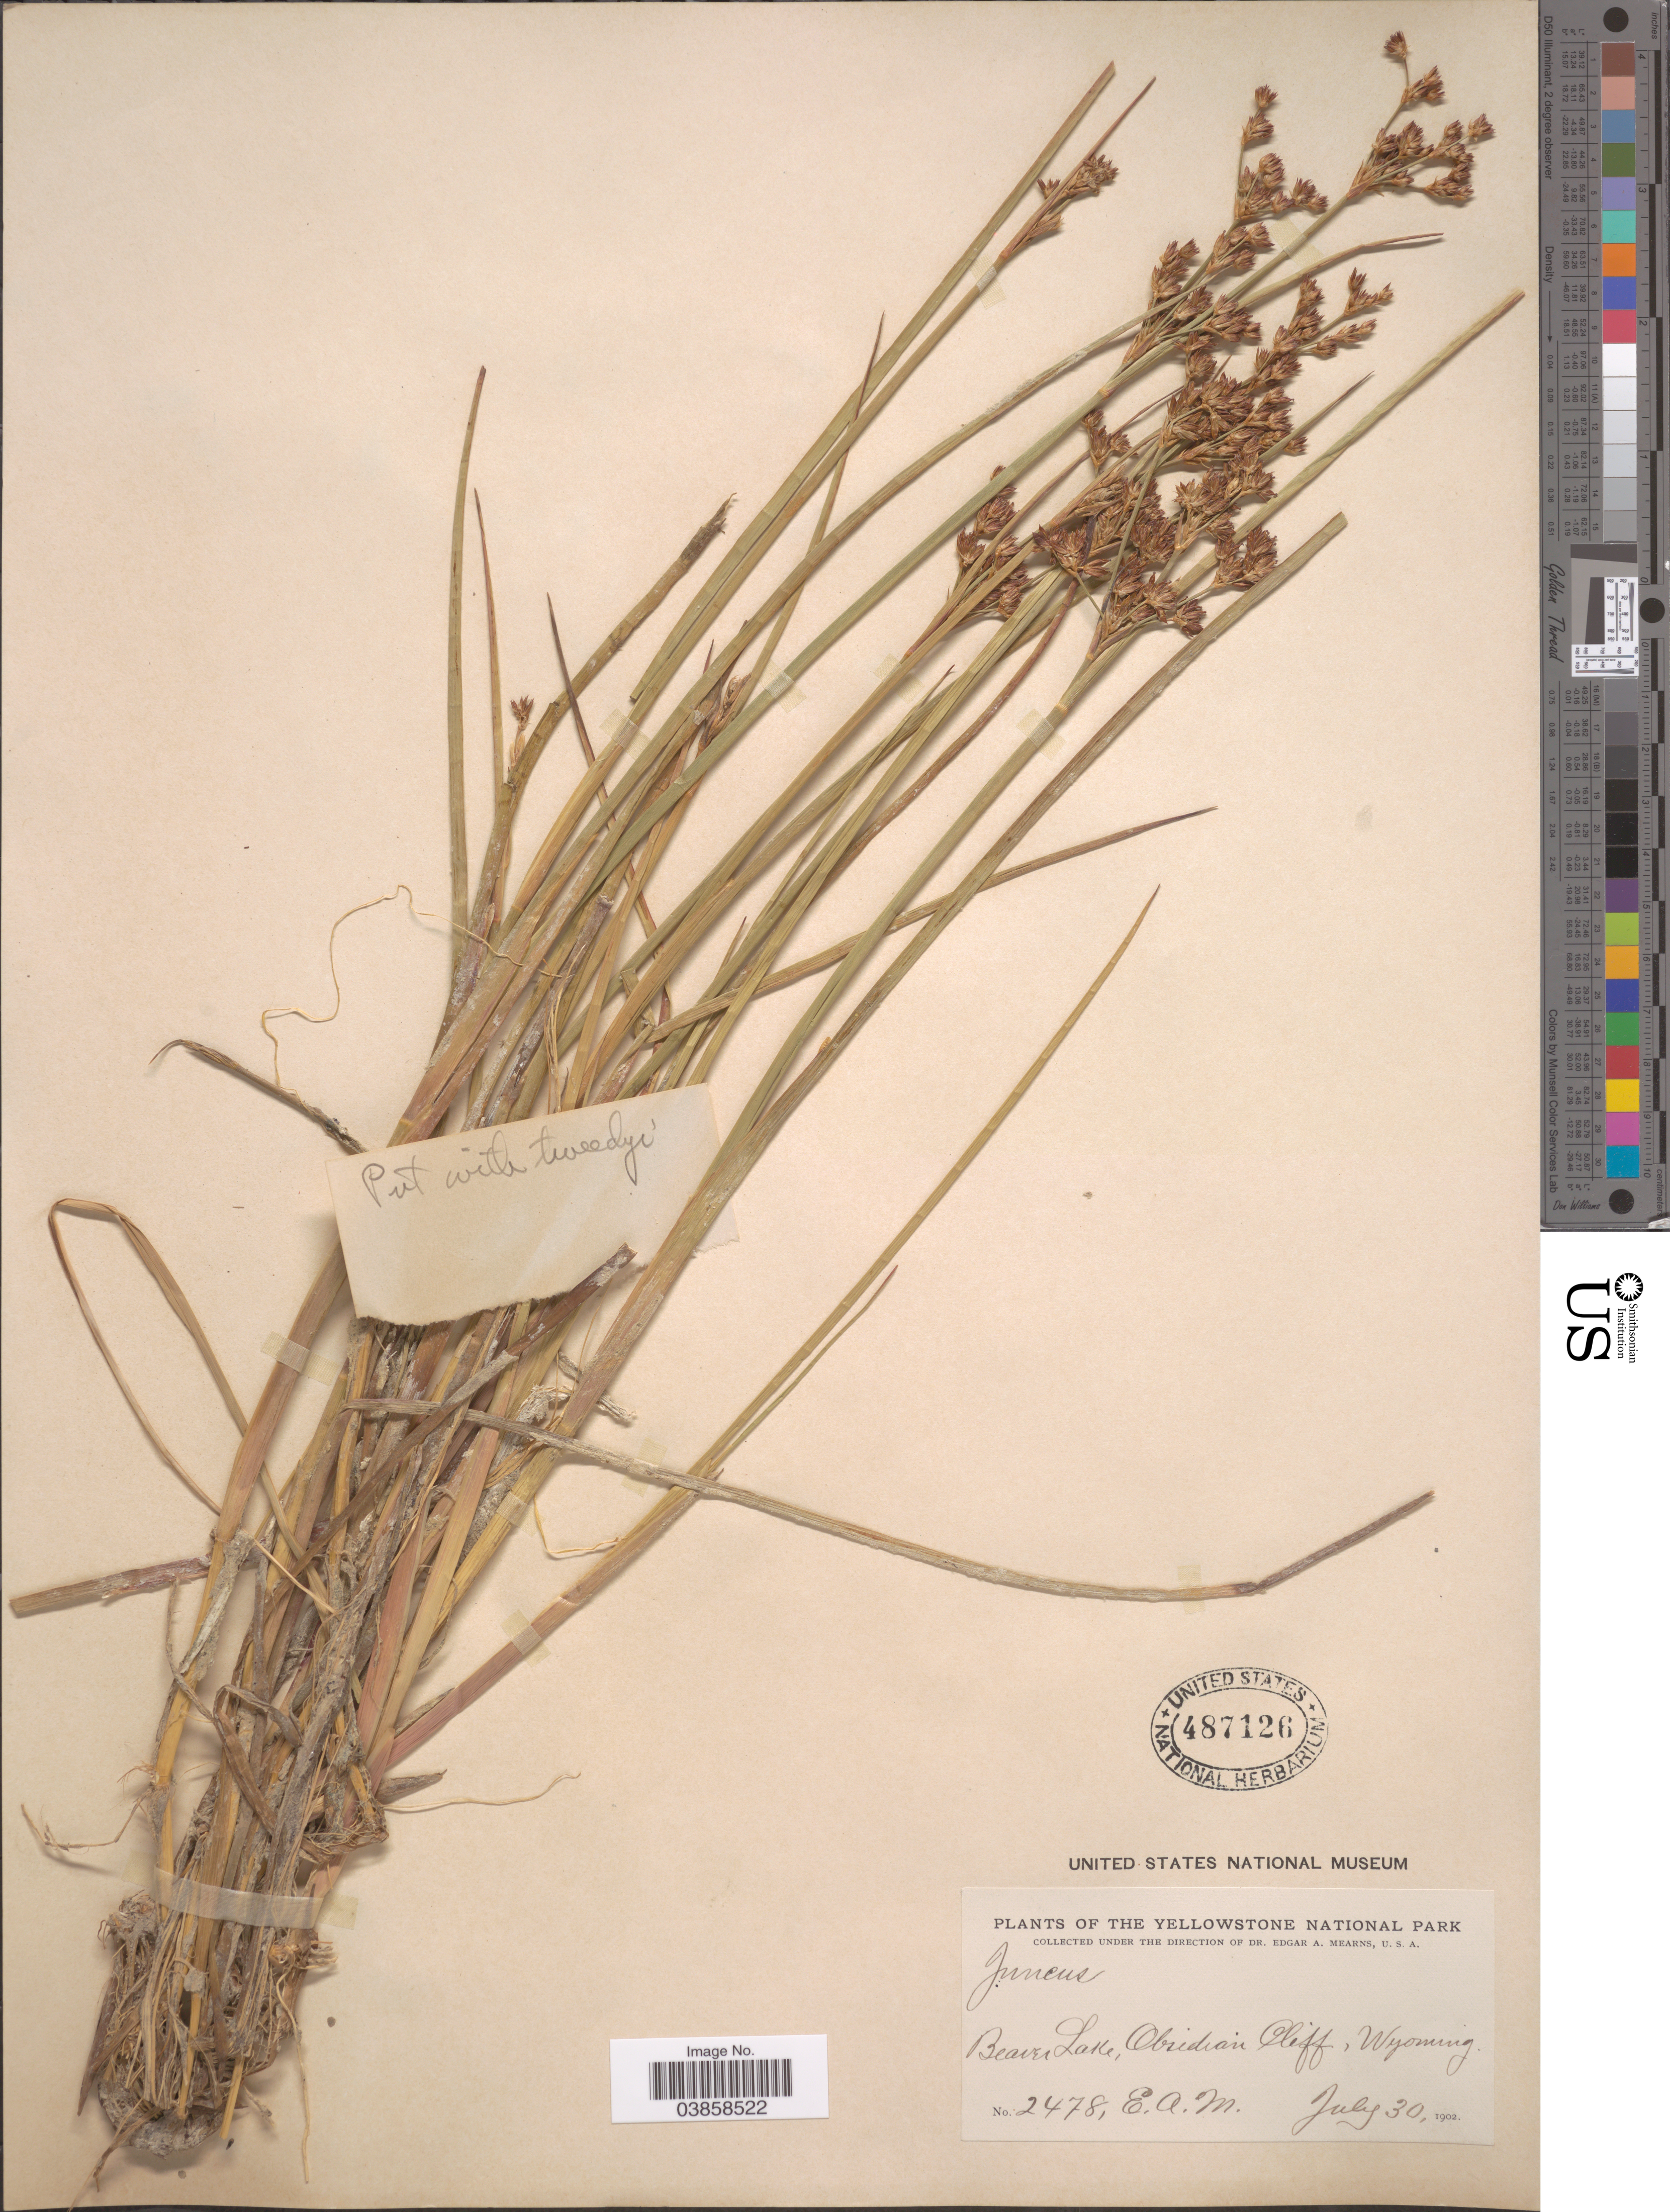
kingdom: Plantae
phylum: Tracheophyta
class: Liliopsida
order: Poales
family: Juncaceae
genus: Juncus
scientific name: Juncus tweedyi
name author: Rydb.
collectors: E. A. Mearns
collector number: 2478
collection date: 1902-07-30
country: United States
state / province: Wyoming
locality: Yellowstone National Park. Beaver Lake, Obsidian Cliff.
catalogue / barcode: US 487126